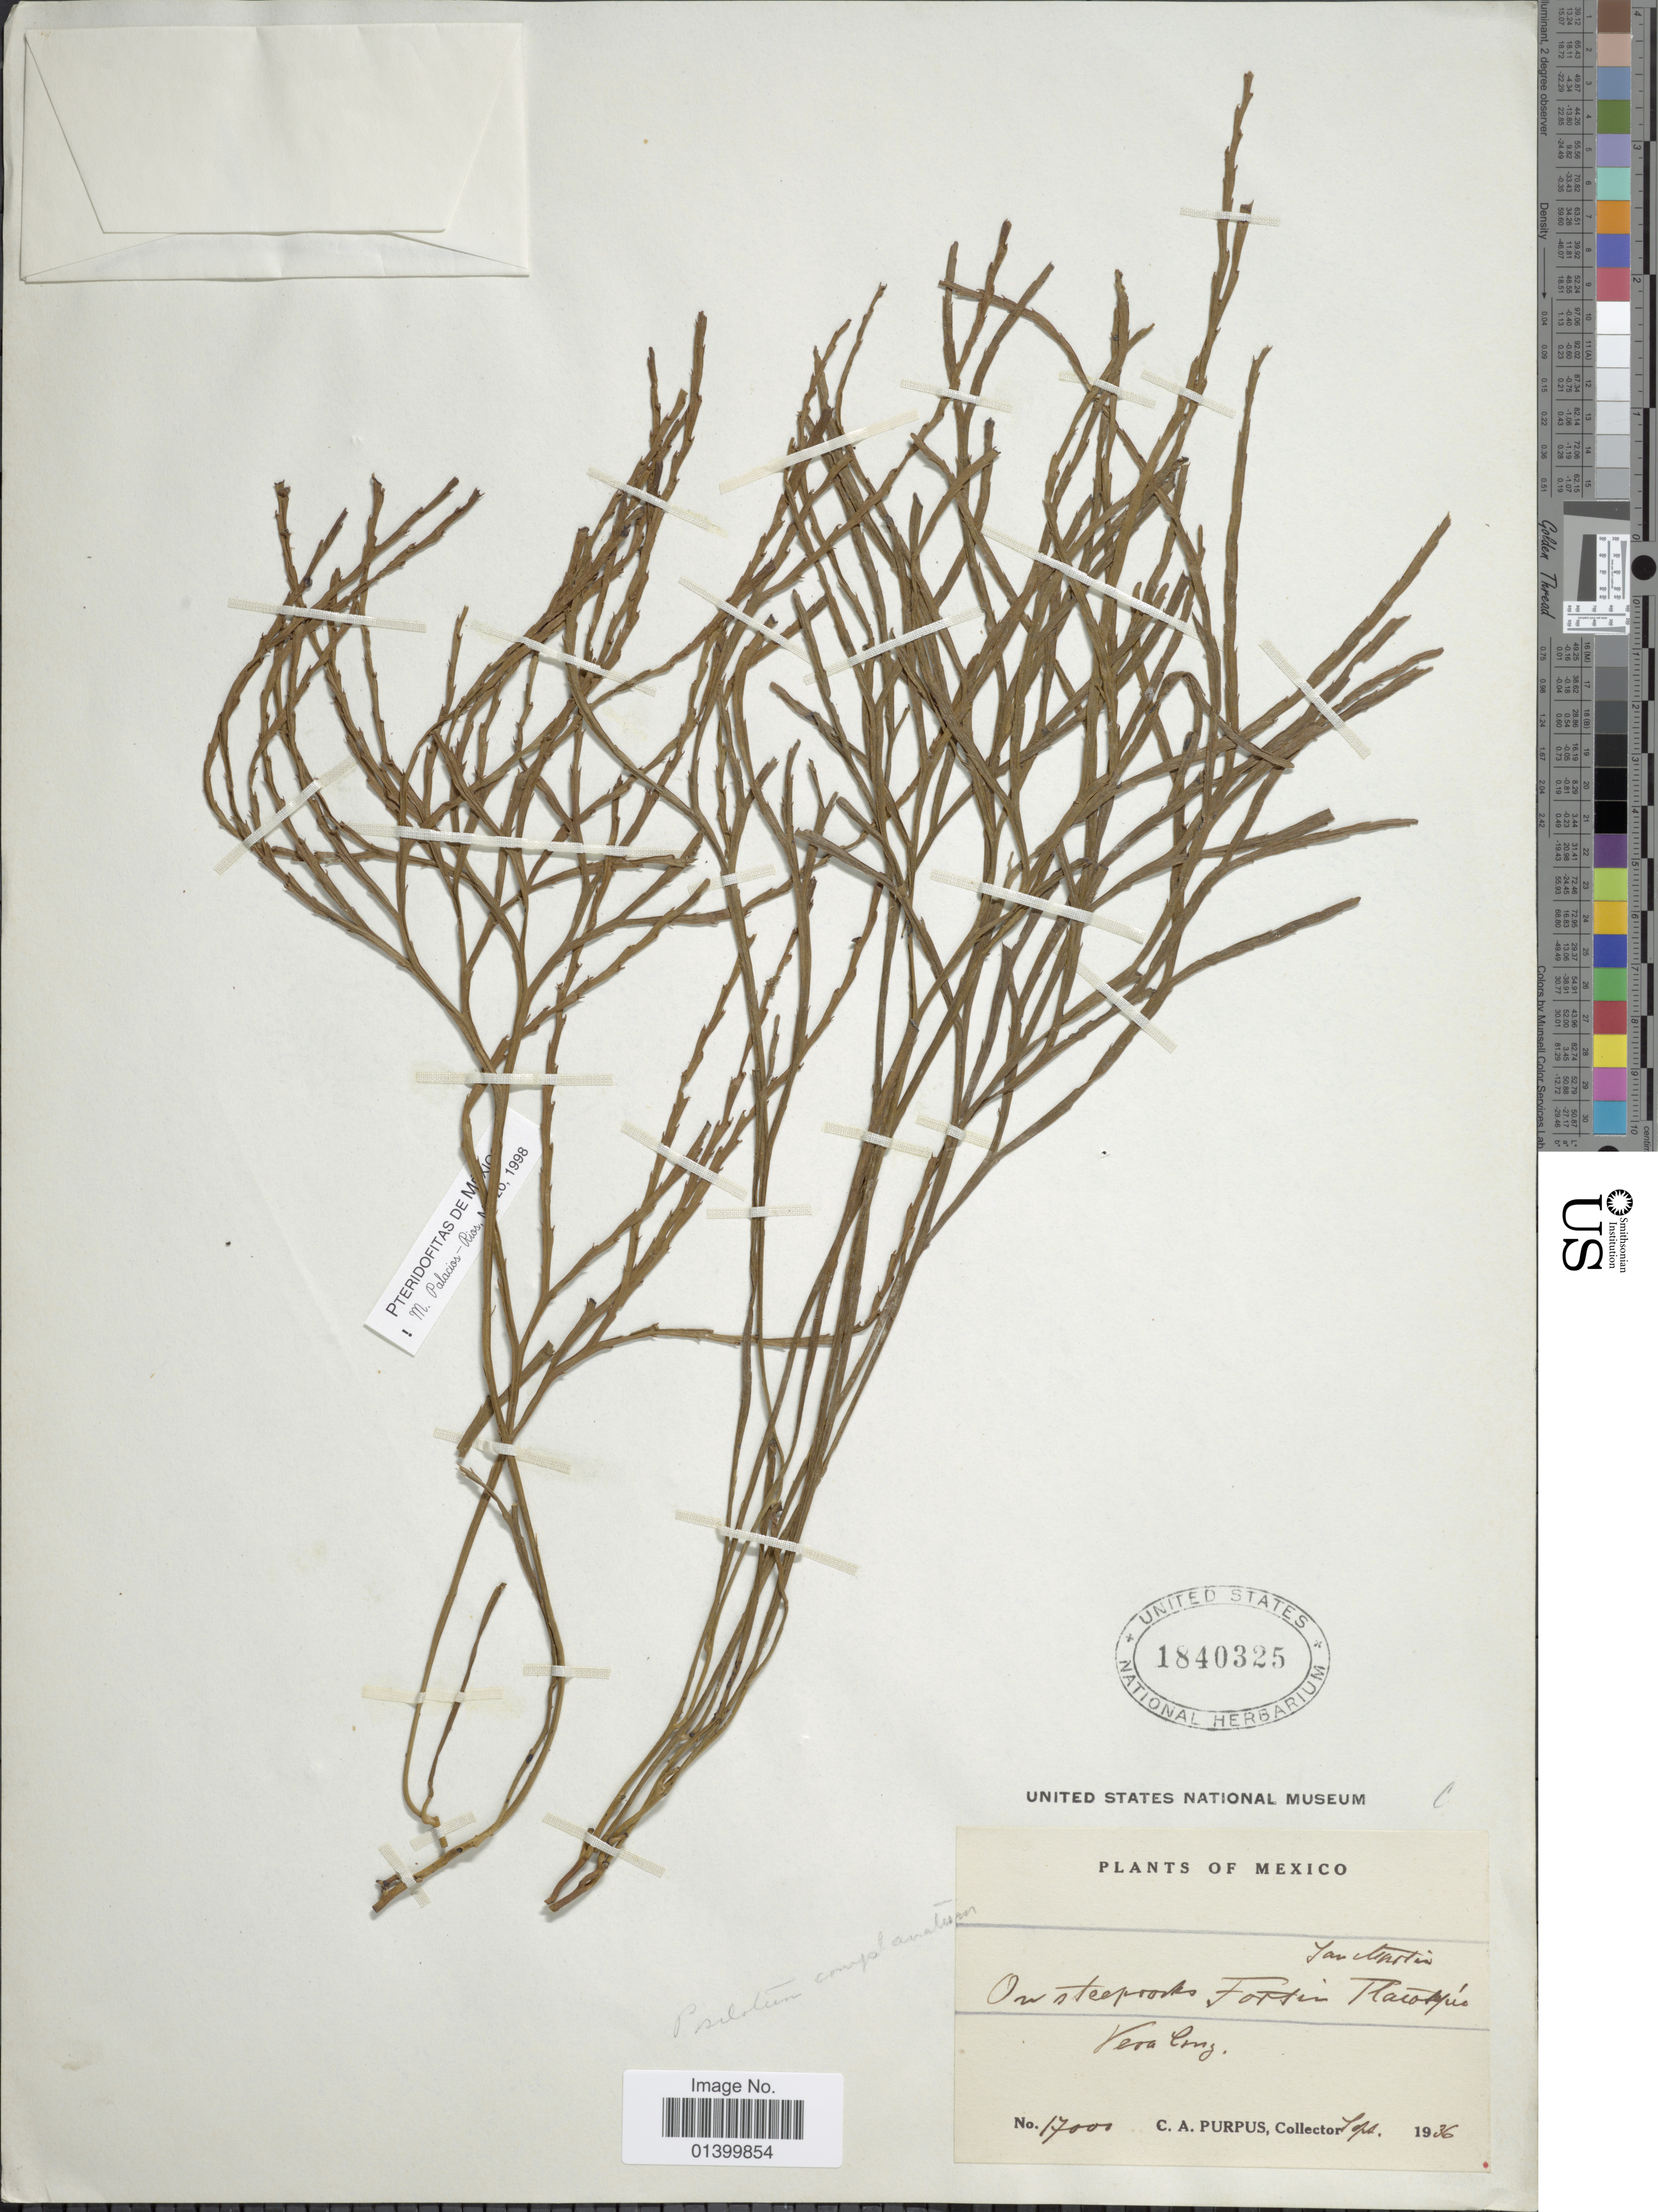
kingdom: Plantae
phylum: Tracheophyta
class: Polypodiopsida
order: Psilotales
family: Psilotaceae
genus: Psilotum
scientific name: Psilotum complanatum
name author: Sw.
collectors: C. A. Purpus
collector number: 17000*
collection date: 1936-09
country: Mexico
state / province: Veracruz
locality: On steep rocks. Fortin Tlacote. San Martin. Vera Cruz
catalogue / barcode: US 1840325